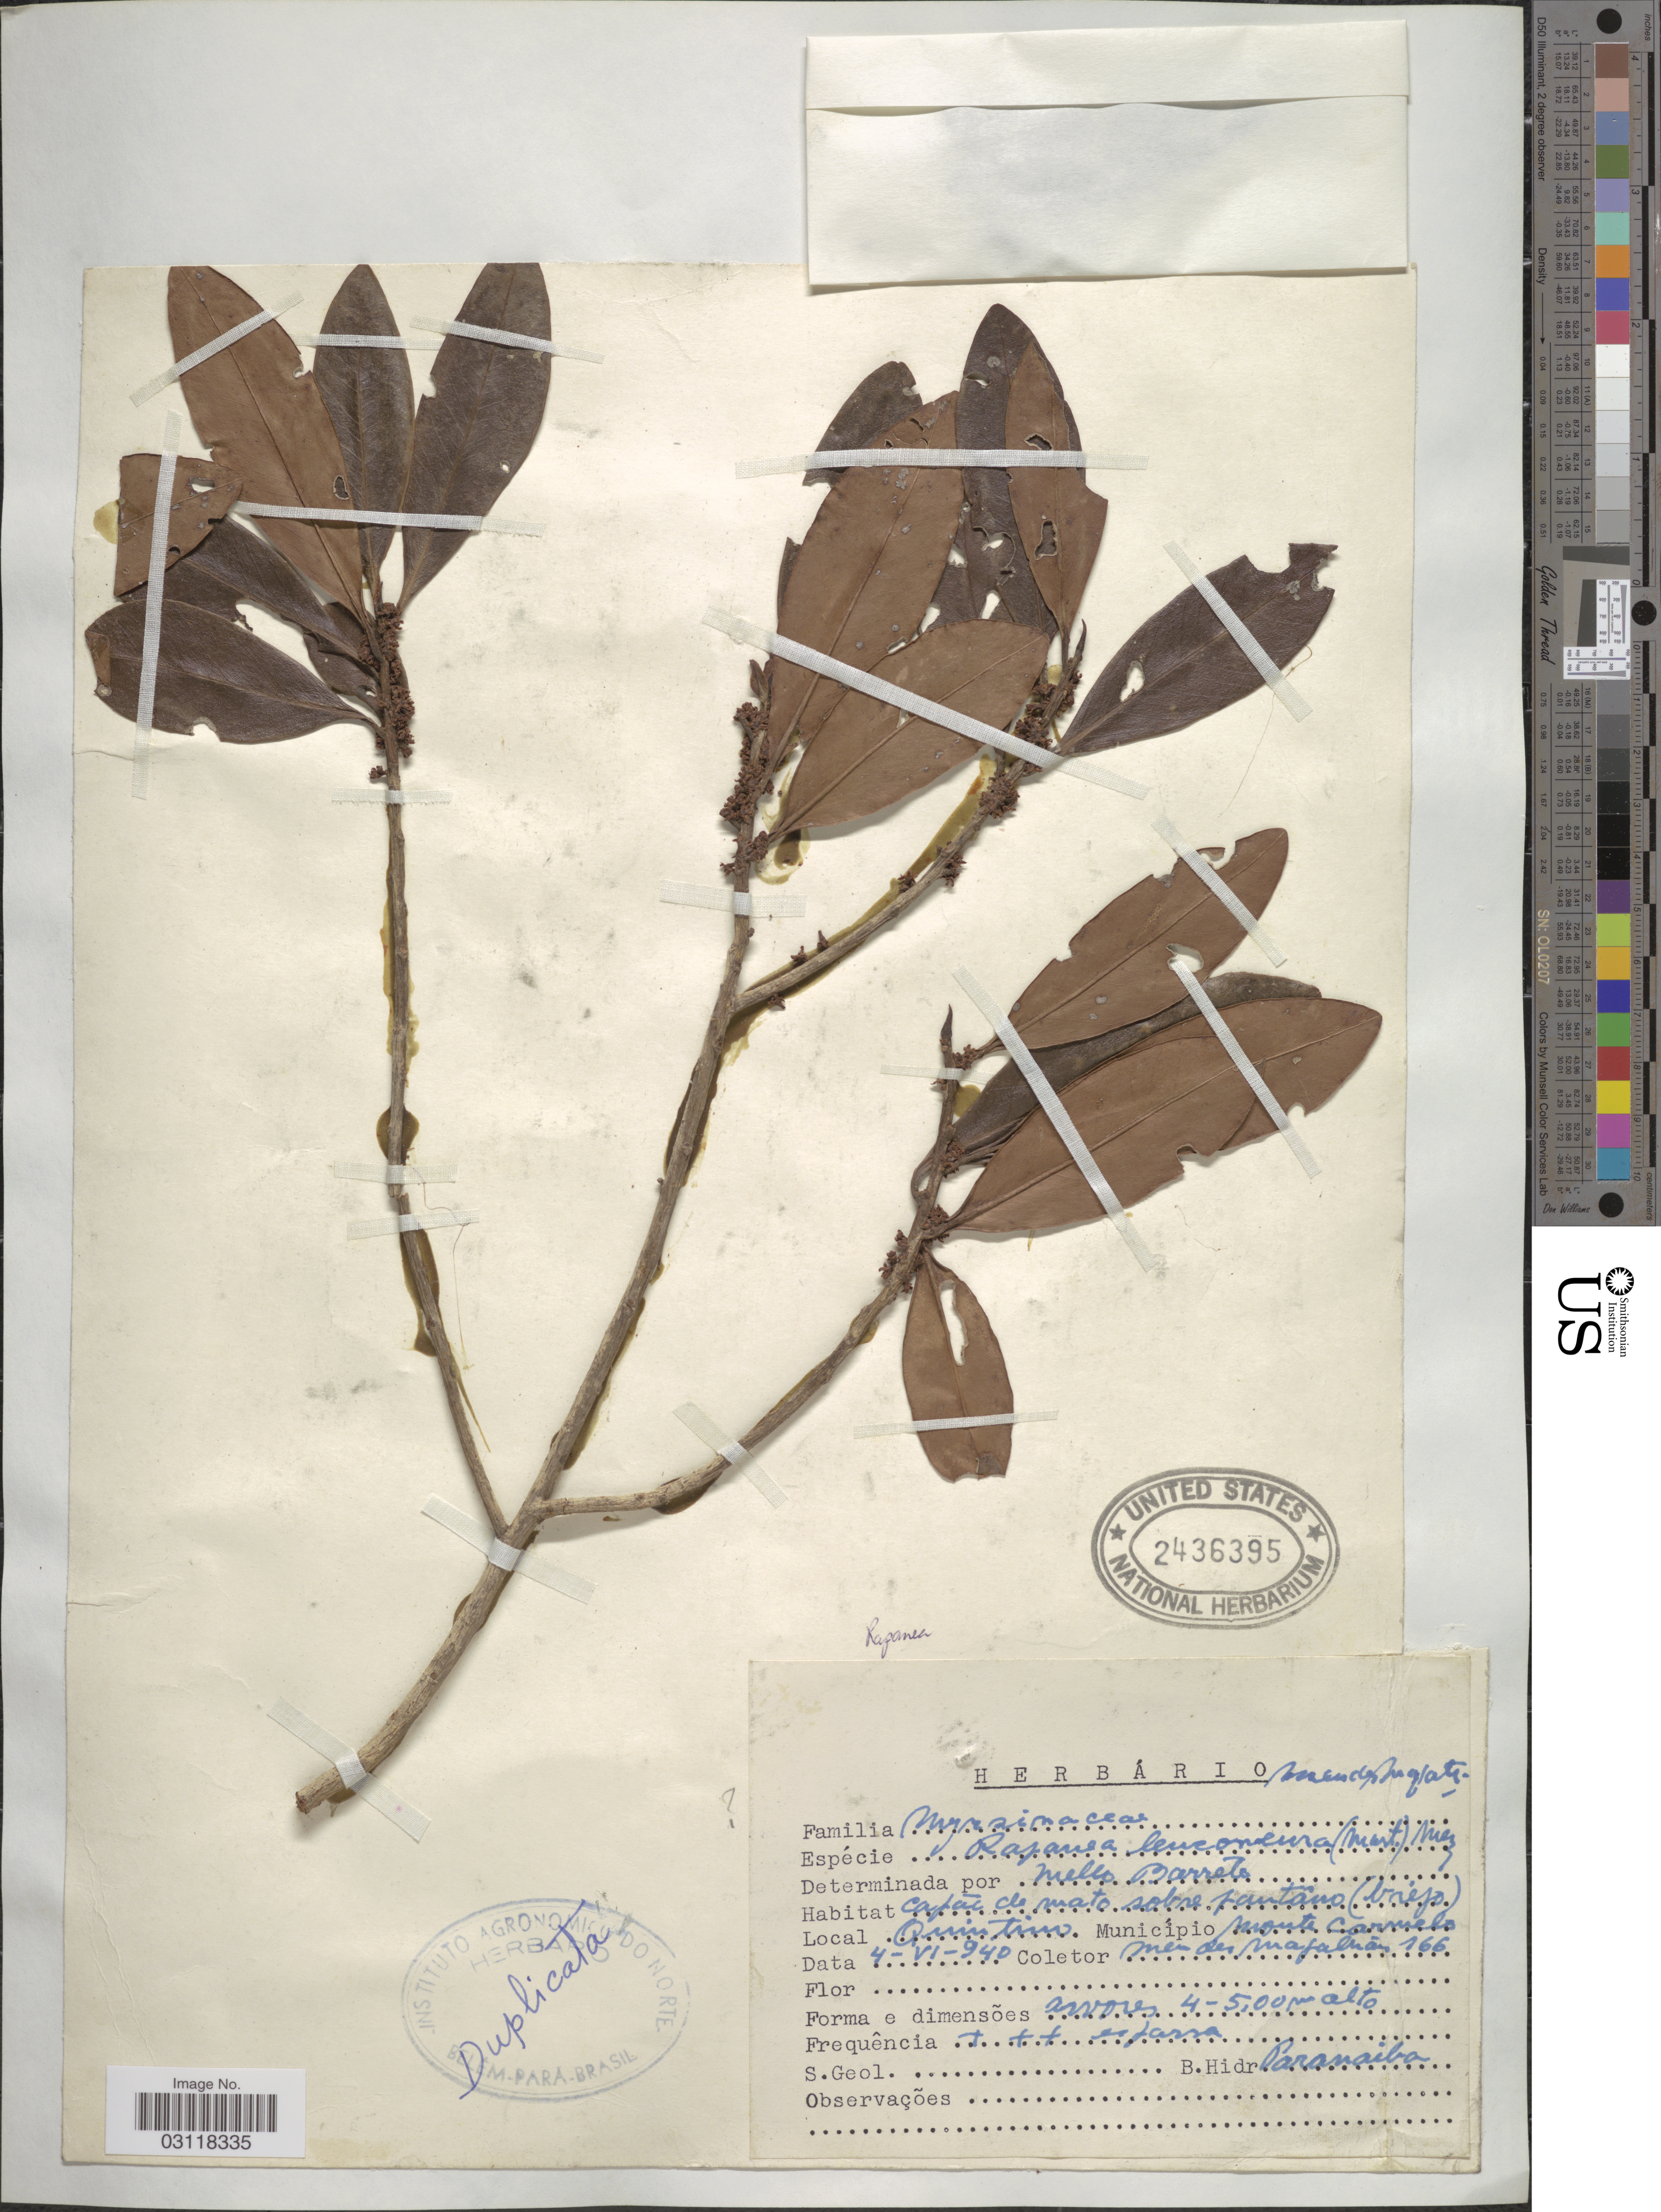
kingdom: Plantae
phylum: Tracheophyta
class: Magnoliopsida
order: Ericales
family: Primulaceae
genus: Rapanea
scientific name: Rapanea leuconeura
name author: (Mart.) Mez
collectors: -. Mendes-Magalhaes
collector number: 166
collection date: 1940-06-04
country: Venezuela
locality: Quintino. Município Monte Carmelo.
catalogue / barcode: US 2436395